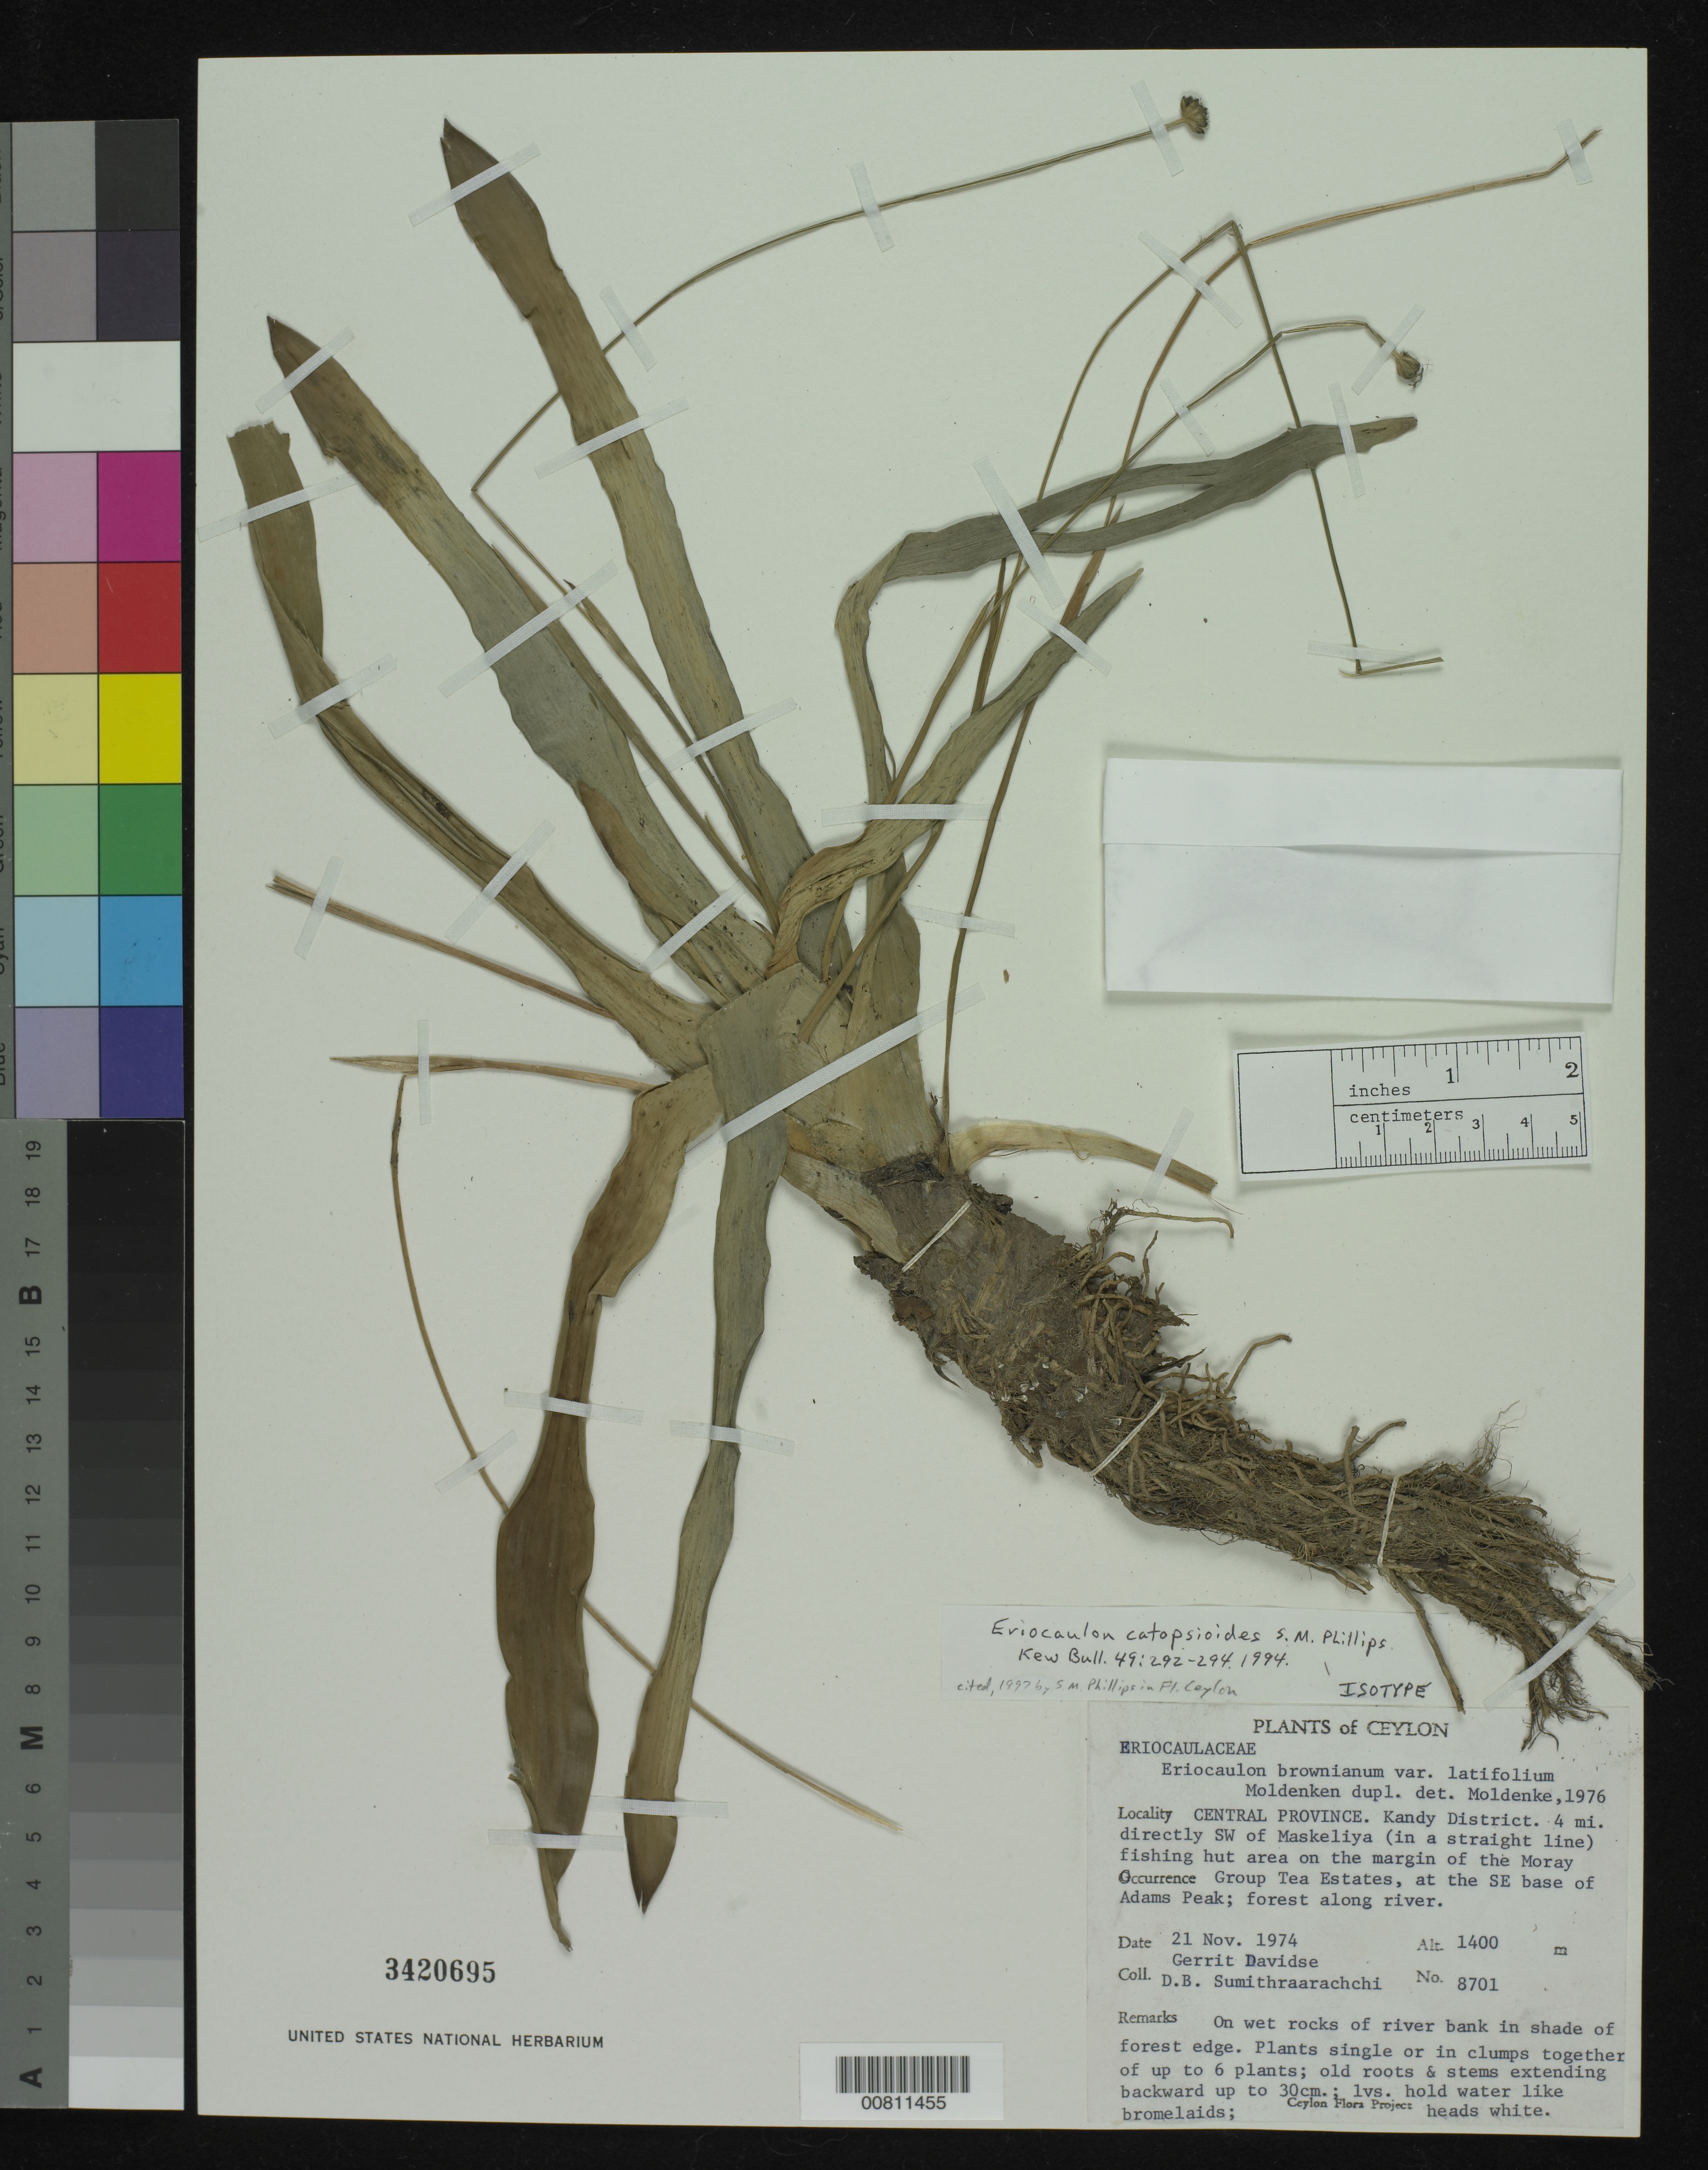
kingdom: Plantae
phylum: Tracheophyta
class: Liliopsida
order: Poales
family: Eriocaulaceae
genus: Eriocaulon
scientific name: Eriocaulon catopsioides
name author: S.M. Phillips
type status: Isotype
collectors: G. Davidse, D. B. Sumithraarachchi & P. Jayasuriya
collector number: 8701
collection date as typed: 21 Nov 1974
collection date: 1974-11-21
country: Sri Lanka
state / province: Central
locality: Central Province. Kandy District. 4 mi. directly SW of maskeliya (in a straight line) fishing hut area on the margin of the Moray Group Tea Estates, at the SE base of Adams Peak.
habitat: Forest along river. On wet rocks of river bank in shade of forest edge.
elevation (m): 1400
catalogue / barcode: US 3420695